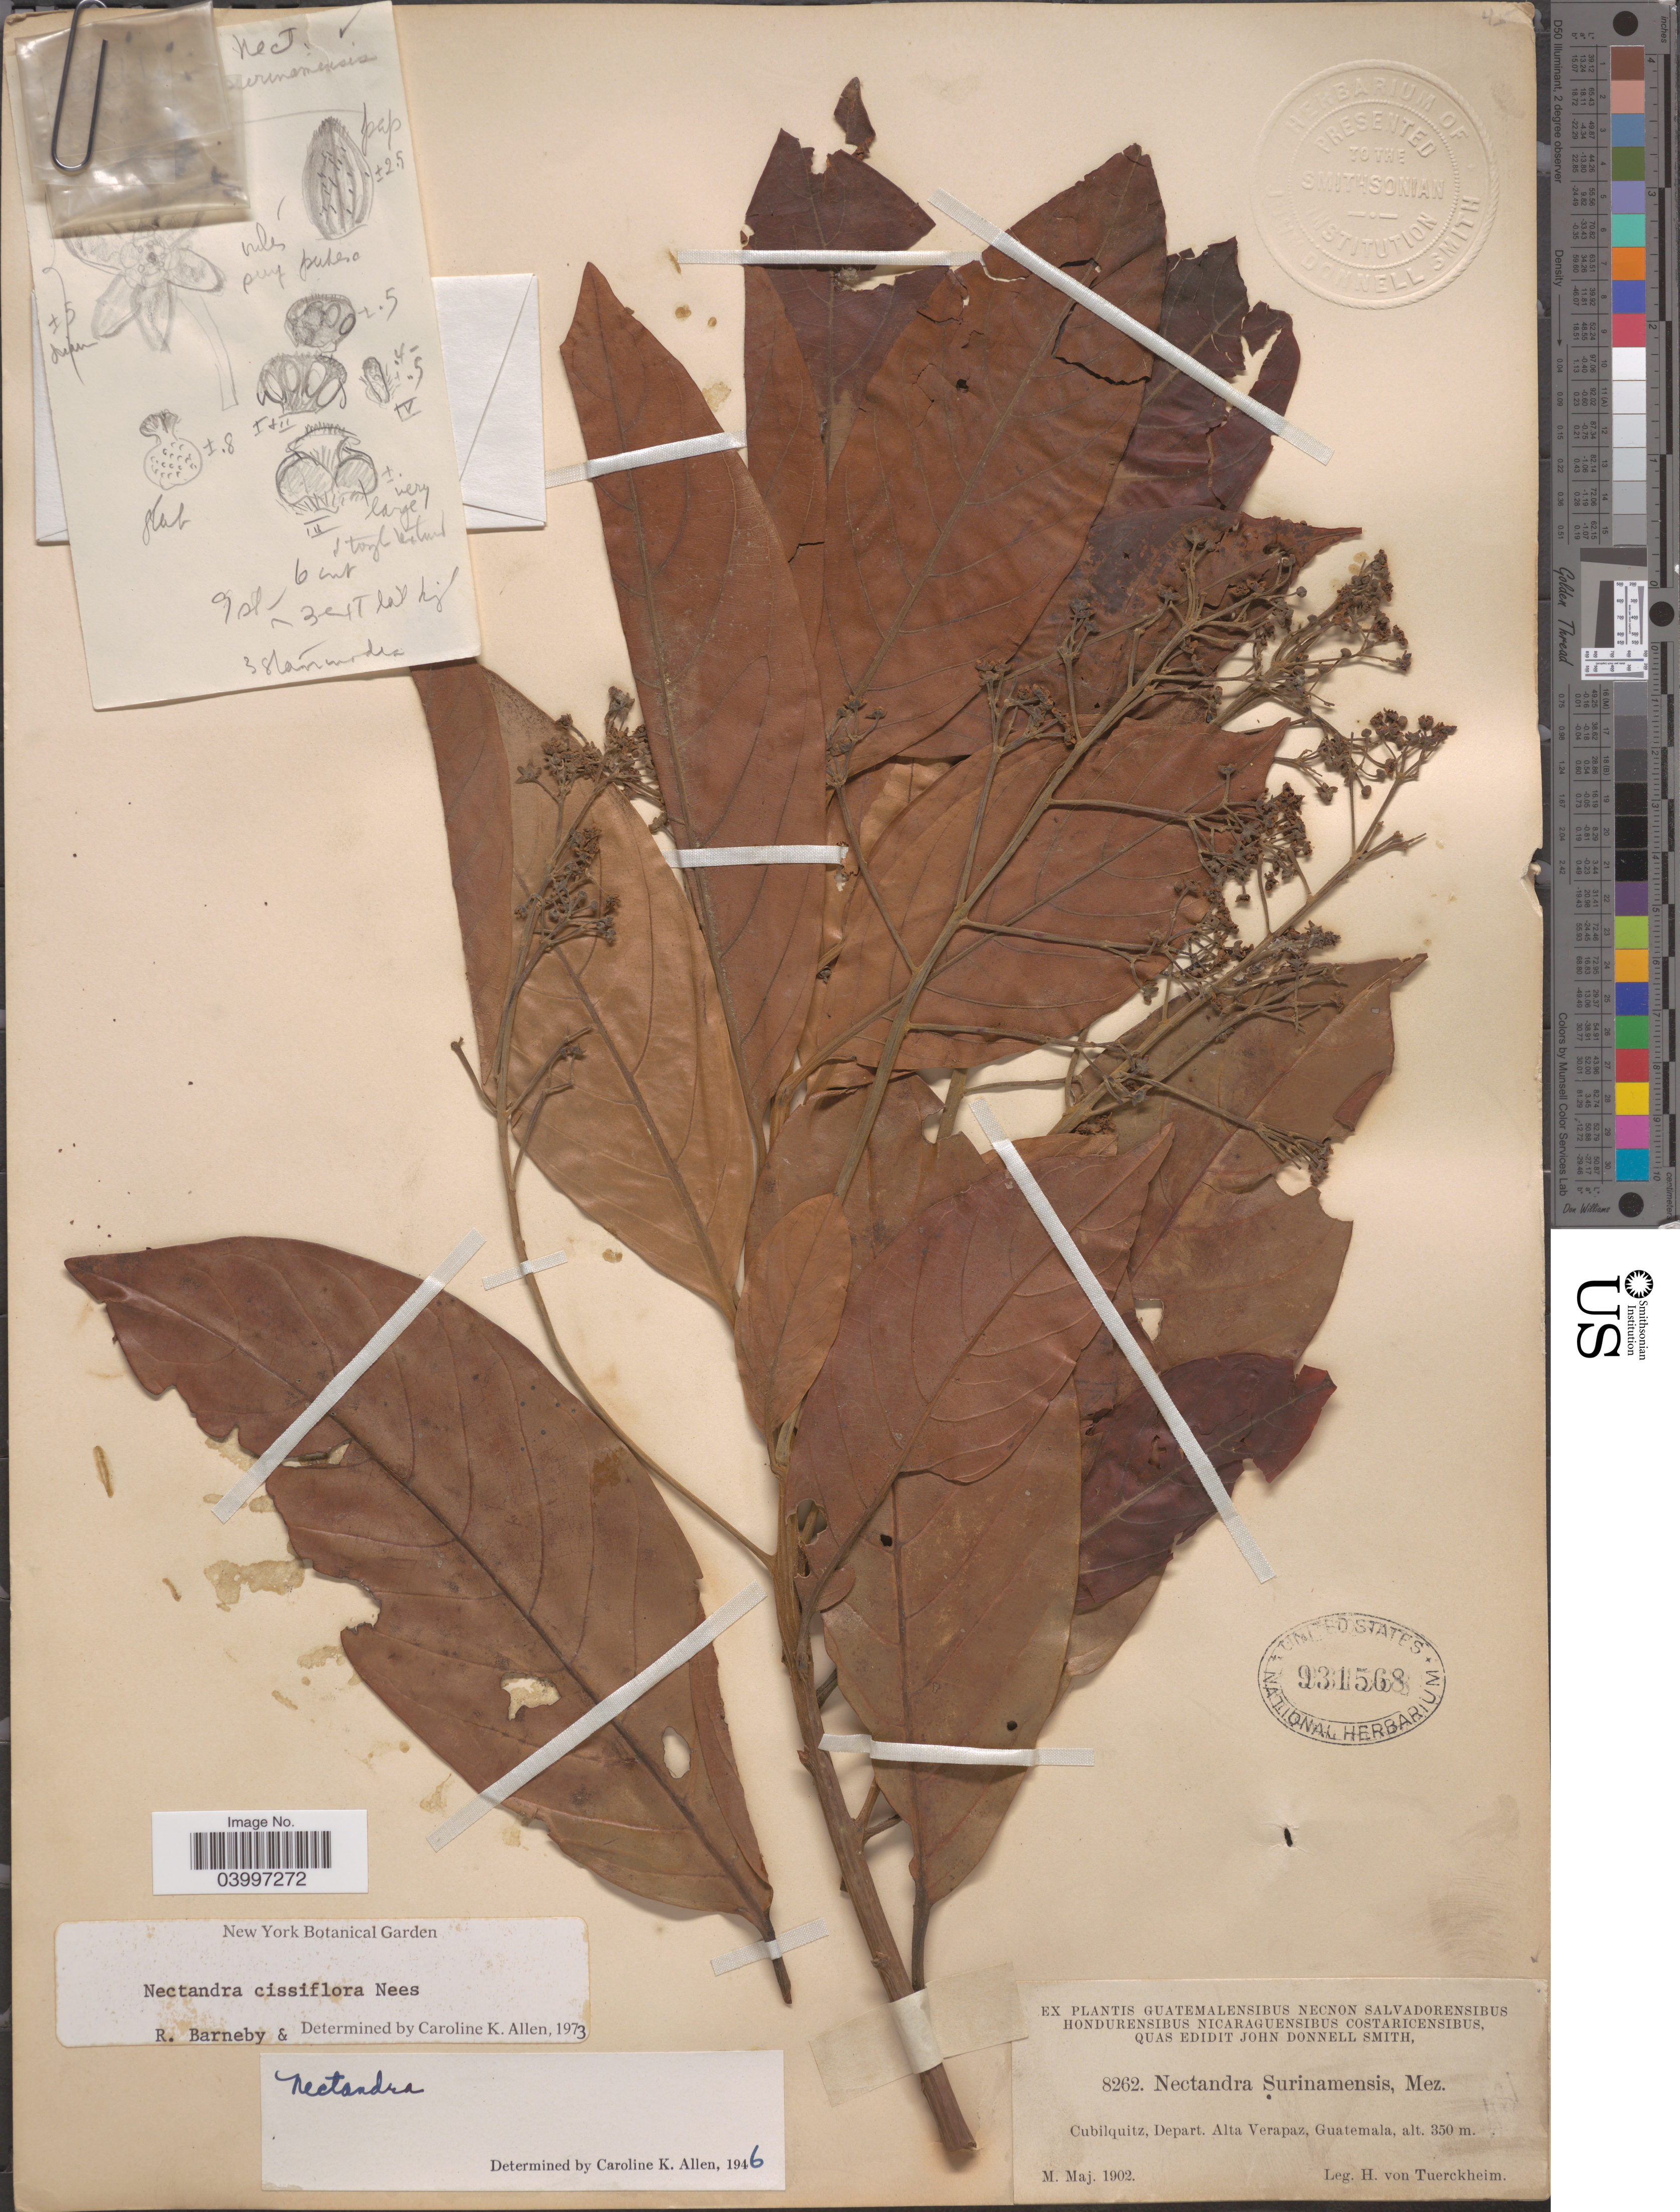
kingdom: Plantae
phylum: Tracheophyta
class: Magnoliopsida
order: Laurales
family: Lauraceae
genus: Nectandra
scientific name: Nectandra cissiflora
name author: Nees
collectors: H. von Türckheim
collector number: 8262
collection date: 1902-05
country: Guatemala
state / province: Alta Verapaz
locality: Cubilquitz, Depart. Alta Verapaz.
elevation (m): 350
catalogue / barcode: US 931568